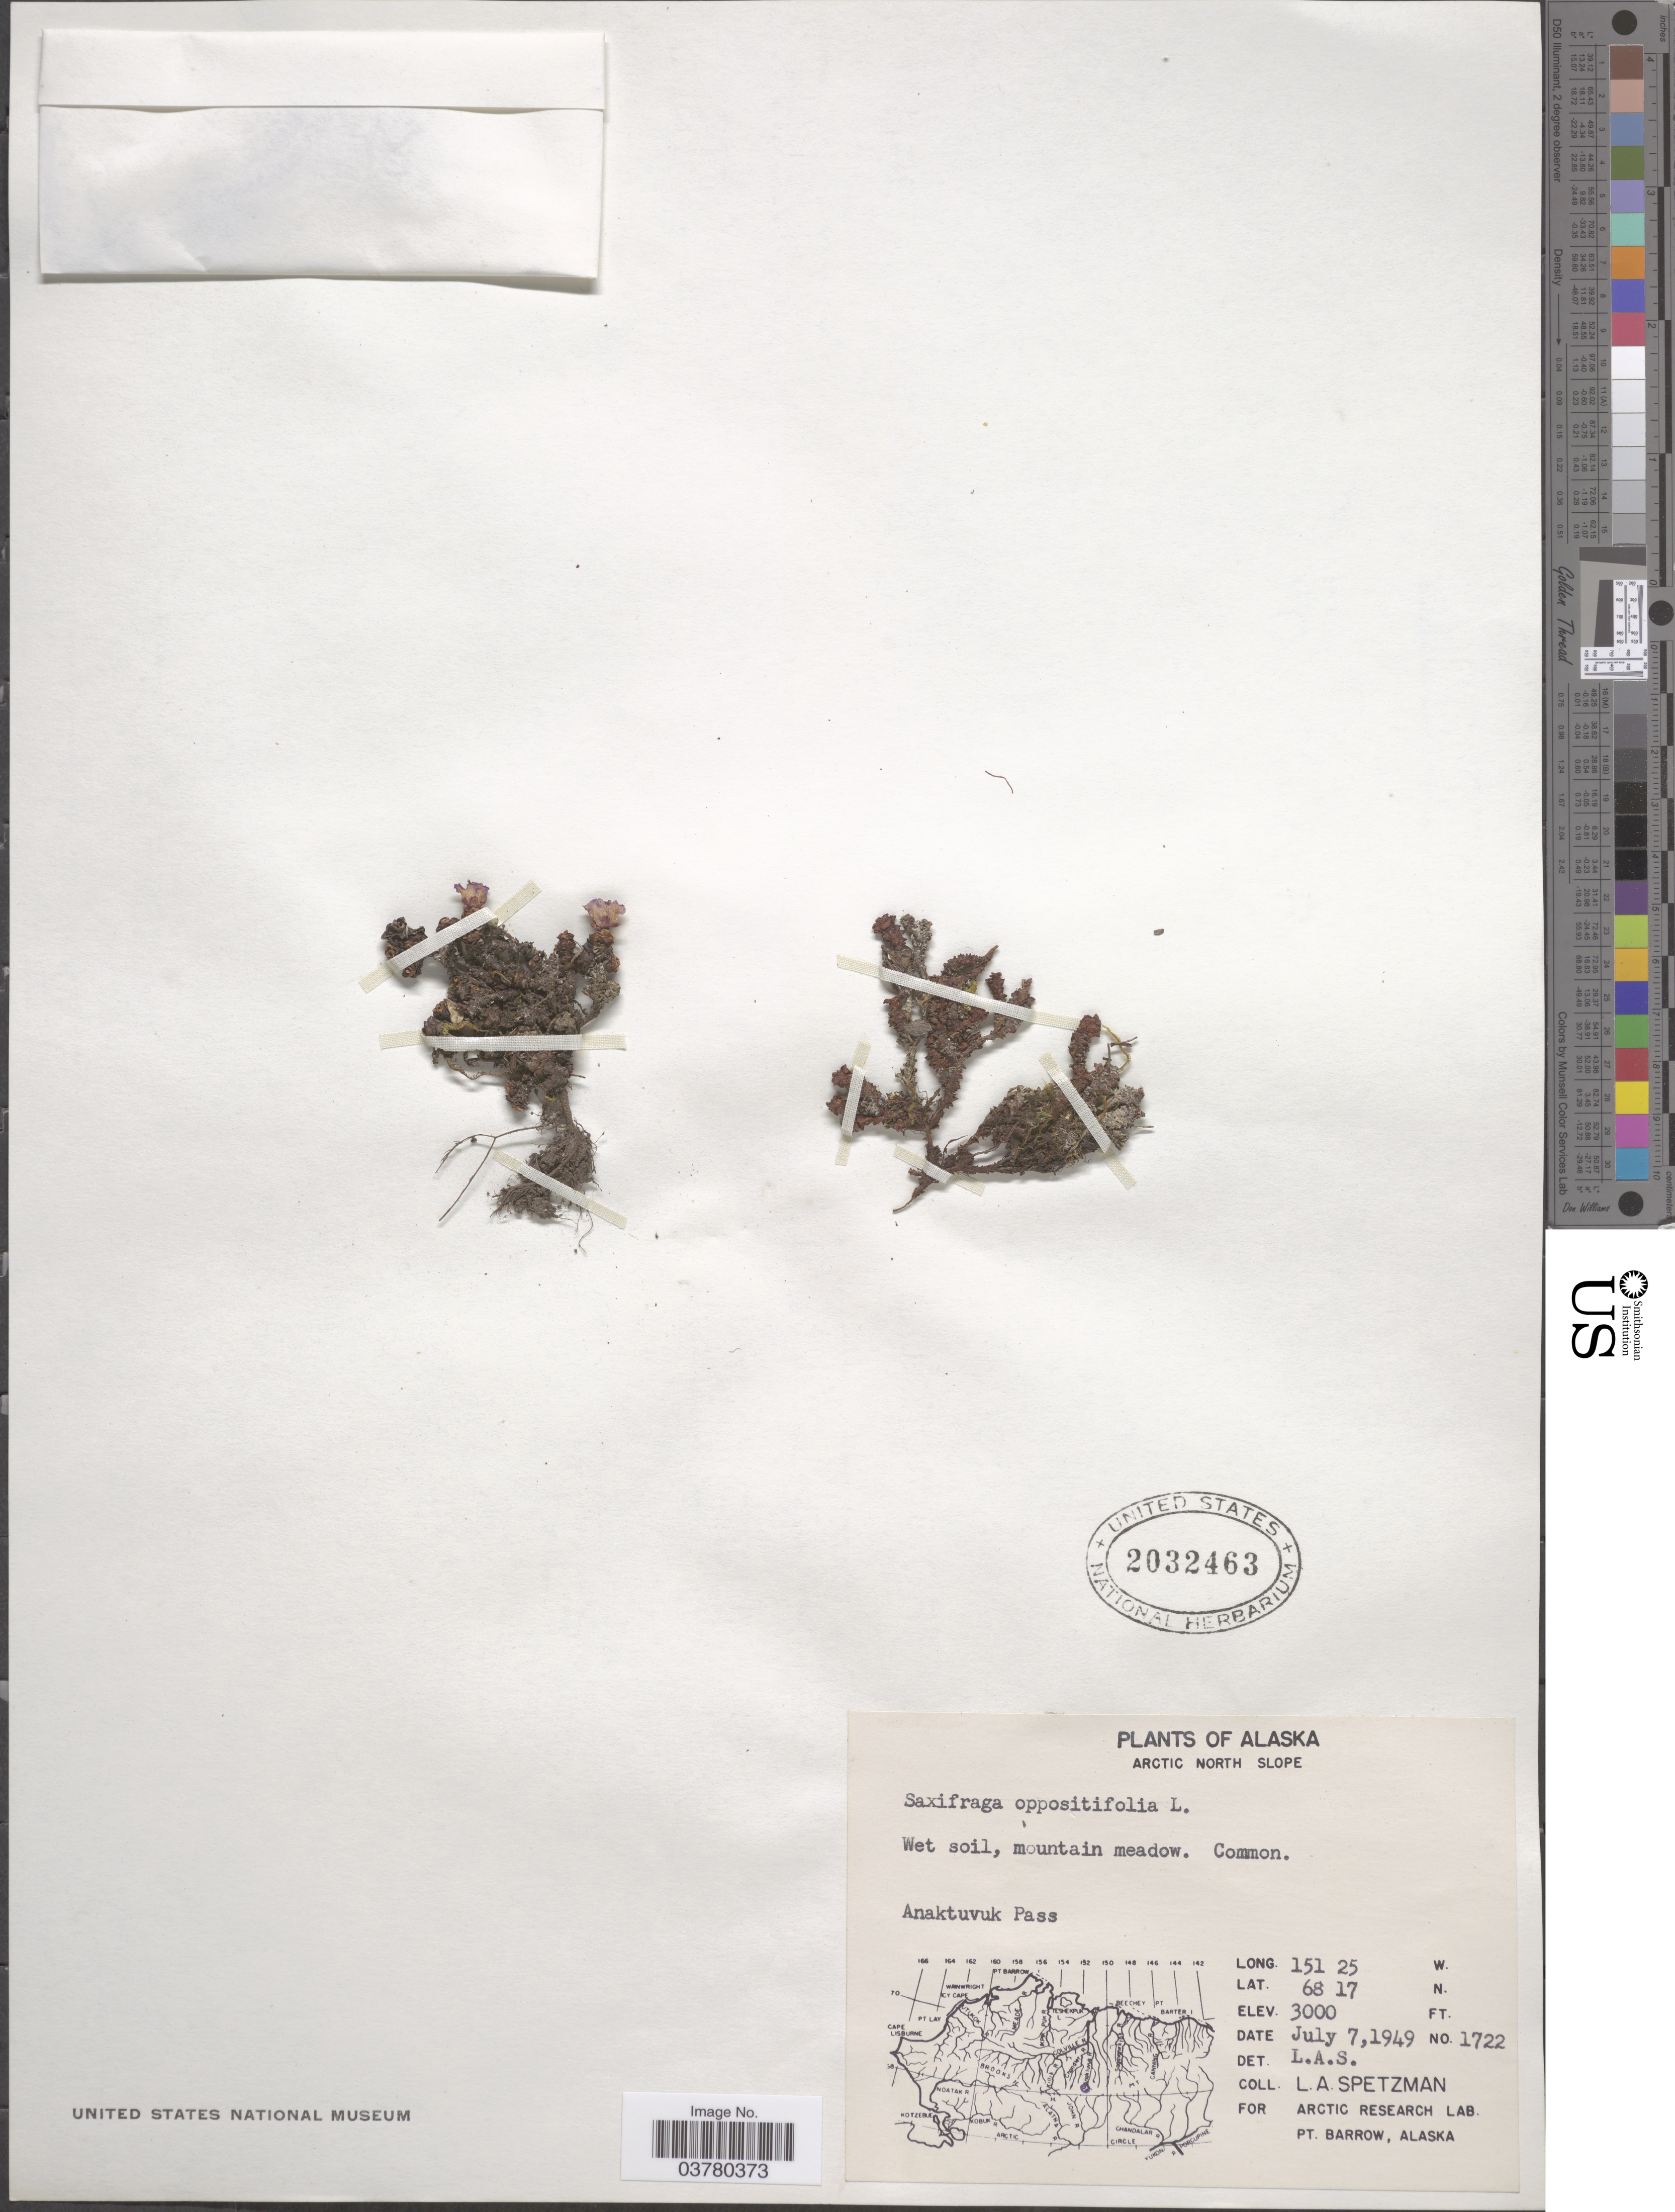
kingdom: Plantae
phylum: Tracheophyta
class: Magnoliopsida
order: Saxifragales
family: Saxifragaceae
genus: Saxifraga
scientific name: Saxifraga oppositifolia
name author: L.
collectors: L. Spetzman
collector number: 1722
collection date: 1949-07-07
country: United States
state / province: Alaska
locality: Arctic North Slope. Anaktuvuk Pass.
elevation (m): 914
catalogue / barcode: US 2032463